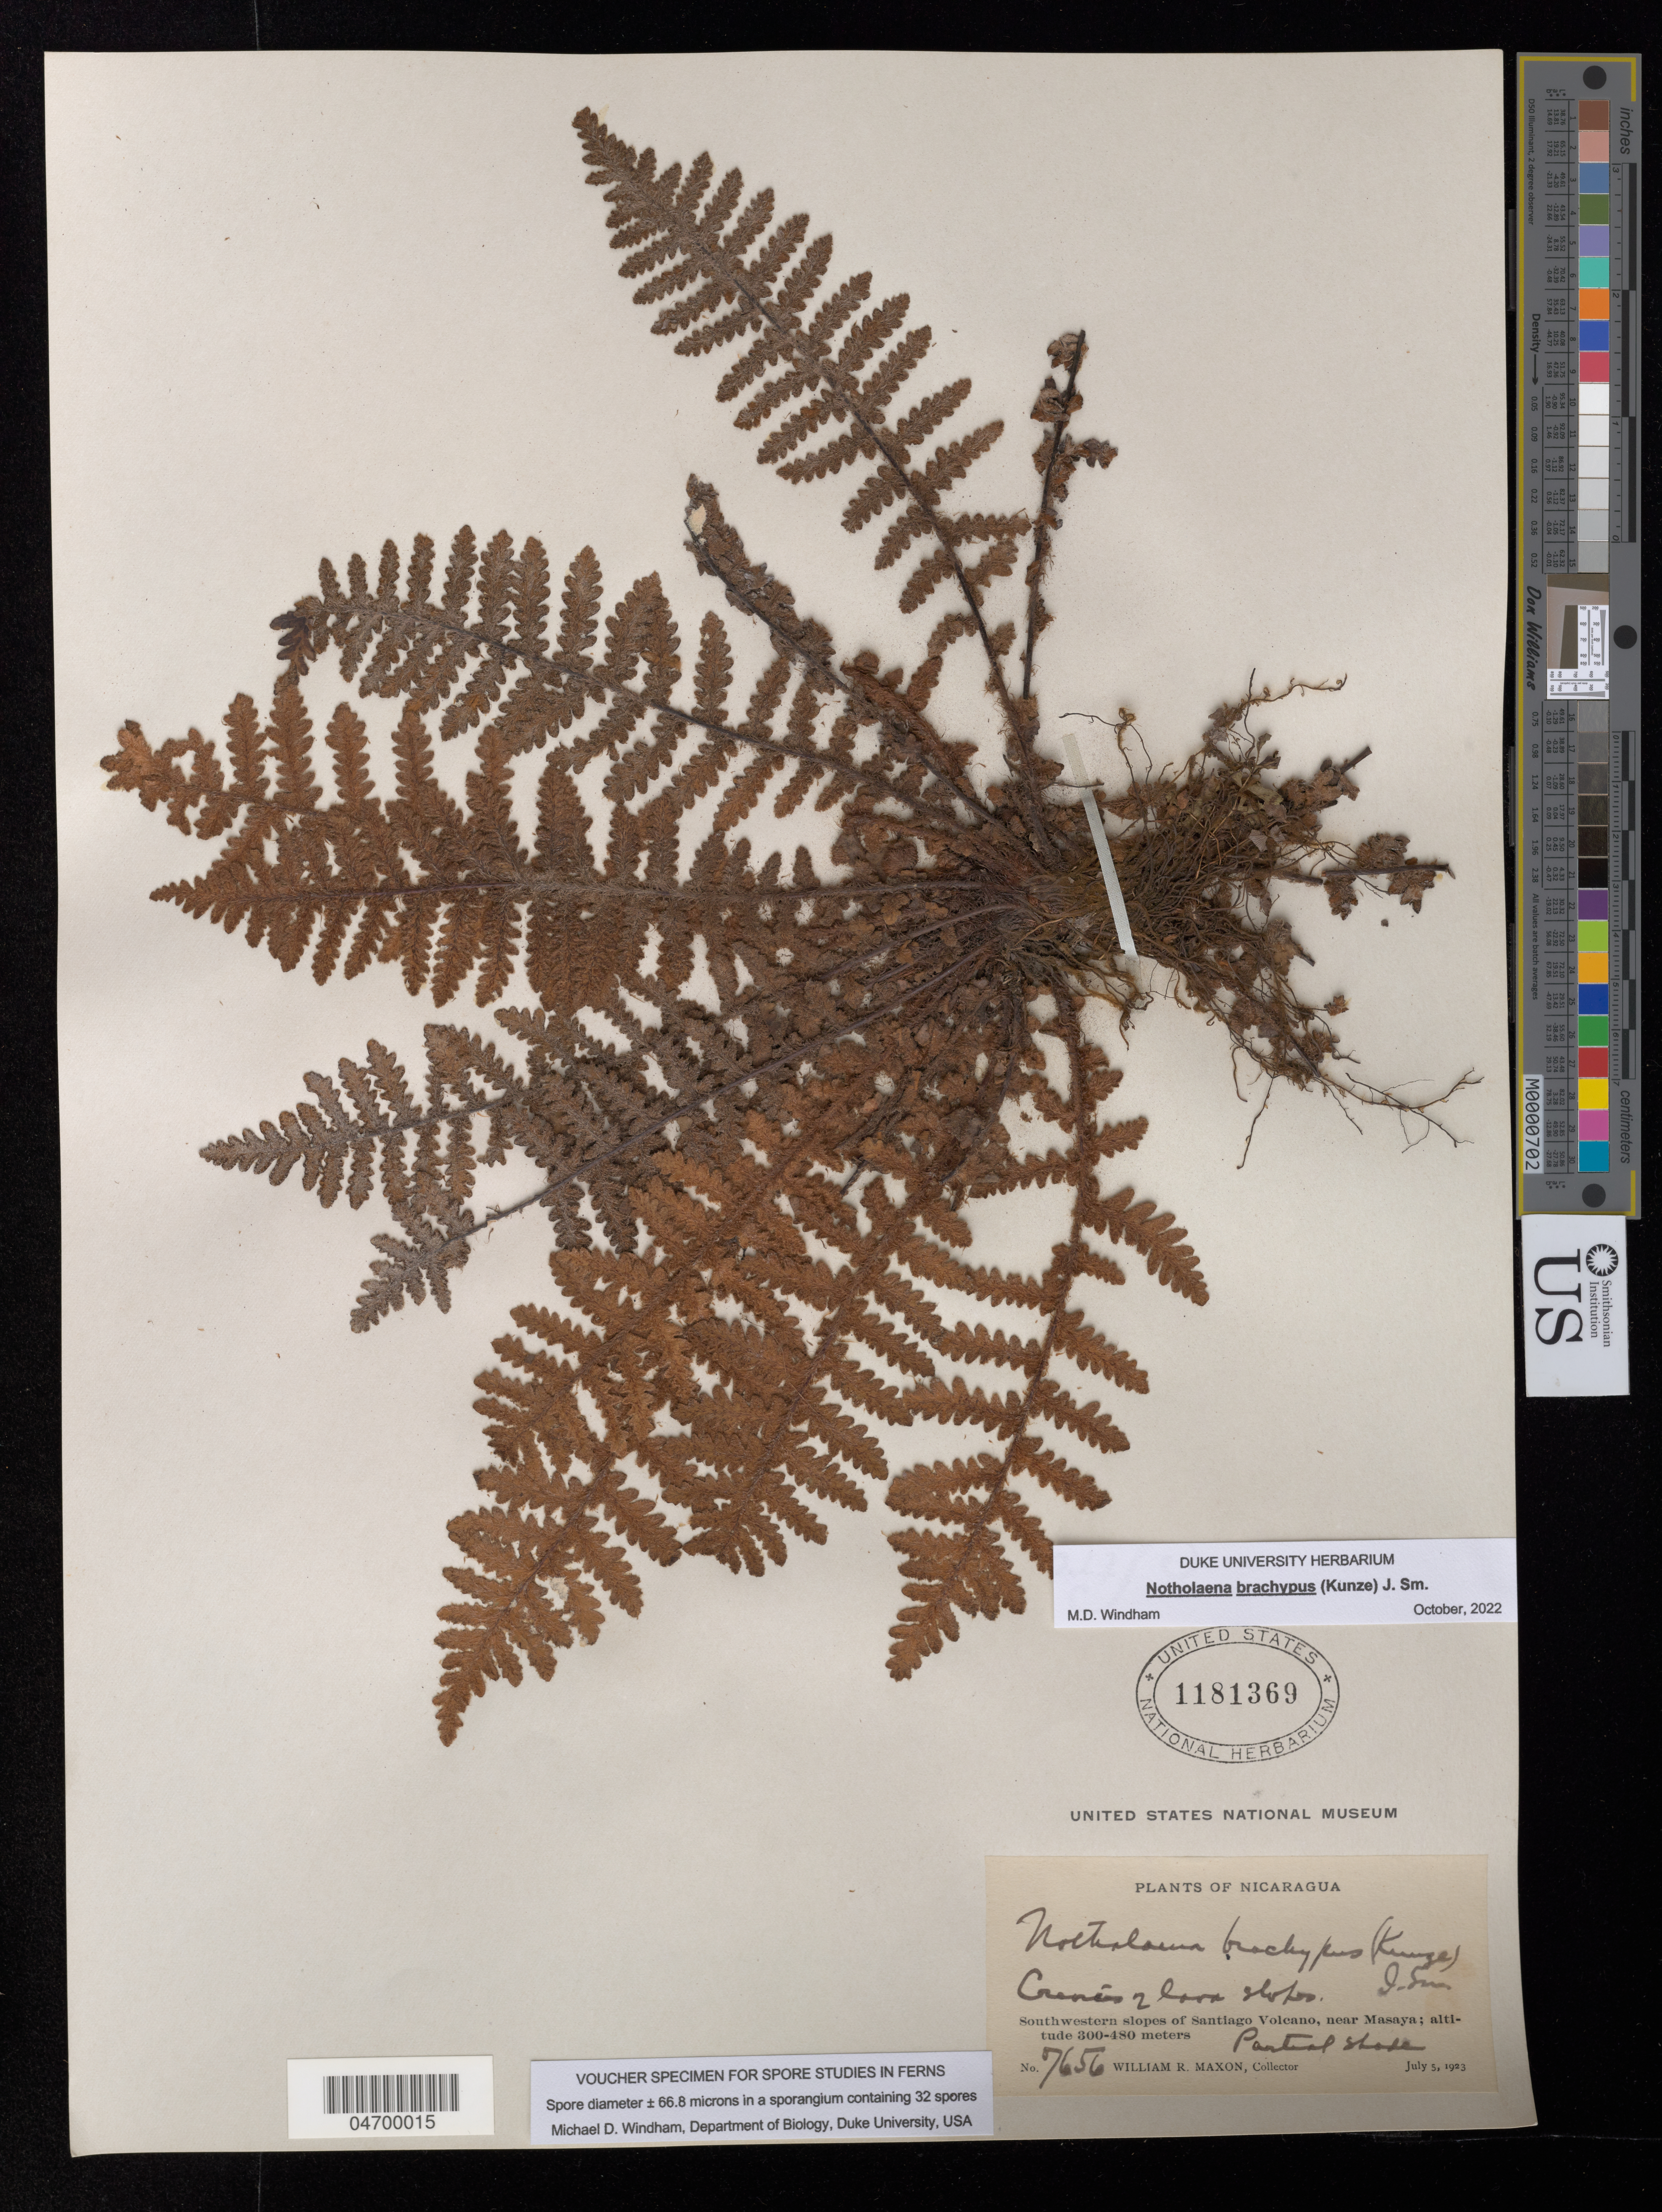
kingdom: Plantae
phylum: Tracheophyta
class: Polypodiopsida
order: Polypodiales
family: Pteridaceae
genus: Notholaena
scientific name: Notholaena brachypus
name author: (Kunze) J. Sm.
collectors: W. R. Maxon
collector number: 7656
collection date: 1923-07-05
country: Nicaragua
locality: Southwestern slopes of Santiago Volcano, near Masaya.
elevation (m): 300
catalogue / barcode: US 1181369